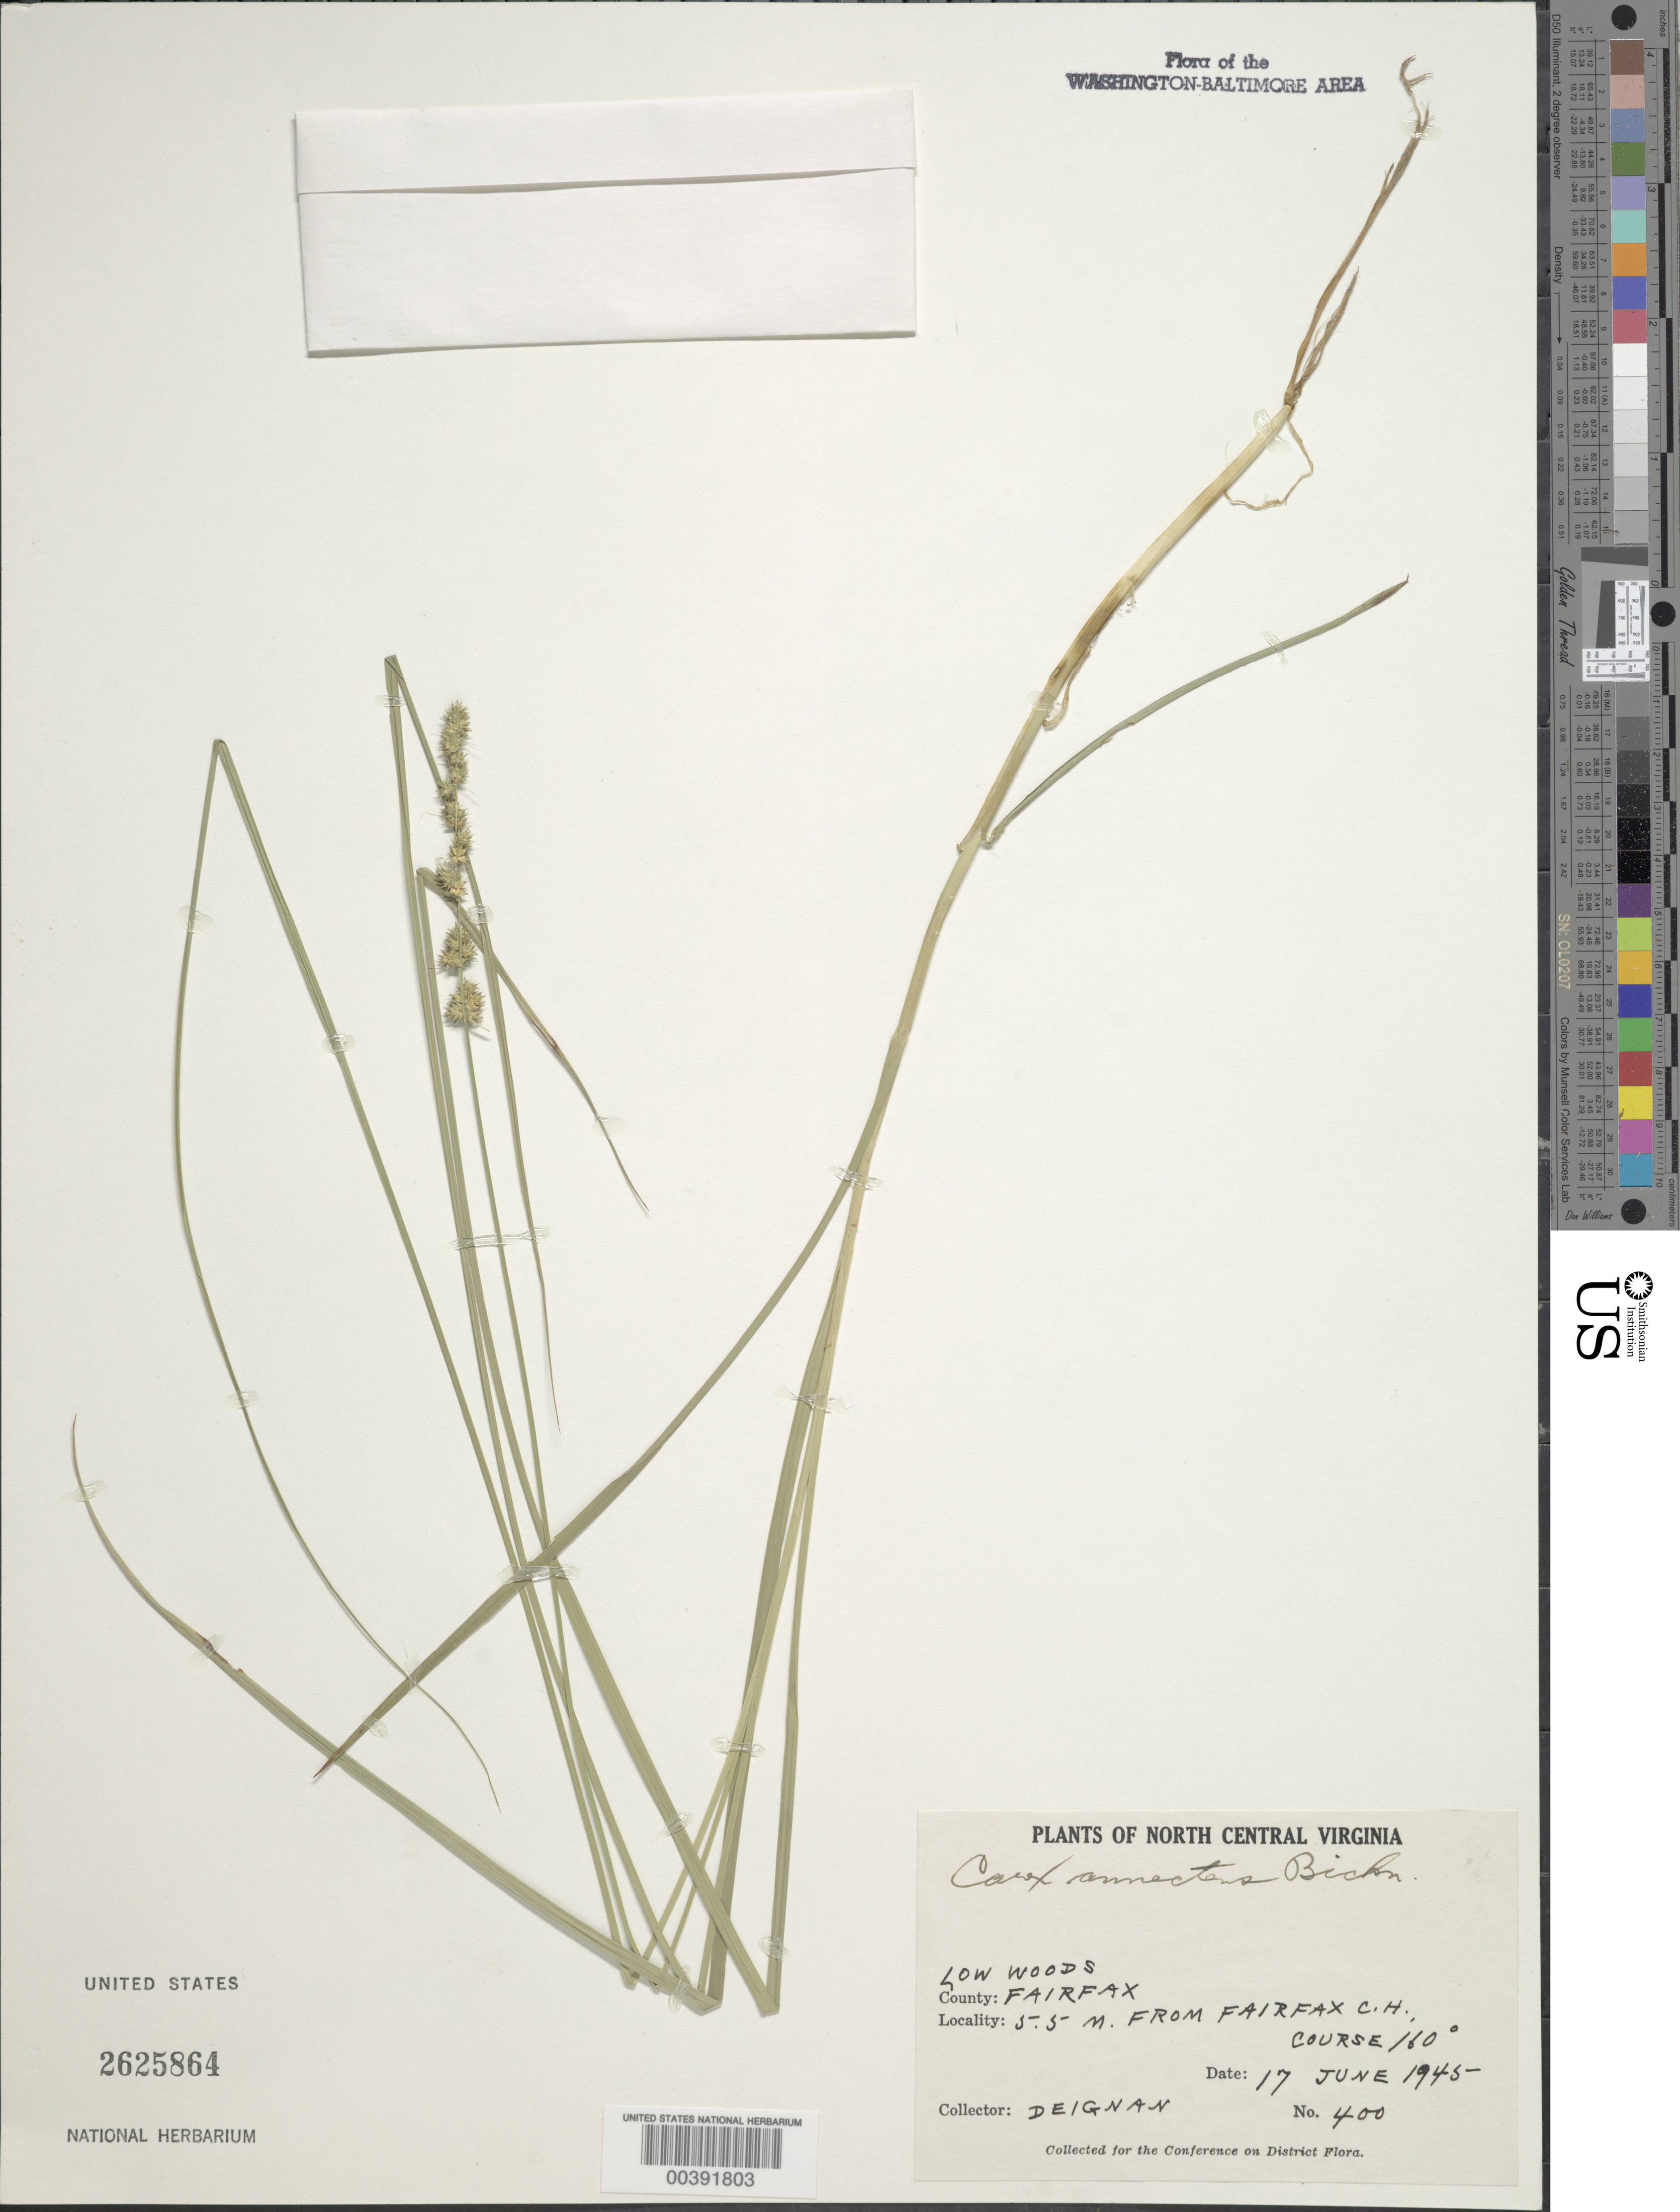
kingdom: Plantae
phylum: Tracheophyta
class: Liliopsida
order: Poales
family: Cyperaceae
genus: Carex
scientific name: Carex annectens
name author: (E.P. Bicknell) E.P. Bicknell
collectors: H. Deignan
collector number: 400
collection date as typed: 17 Jun 1945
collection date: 1945-06-17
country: United States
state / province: Virginia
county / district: Fairfax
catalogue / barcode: US 2625864